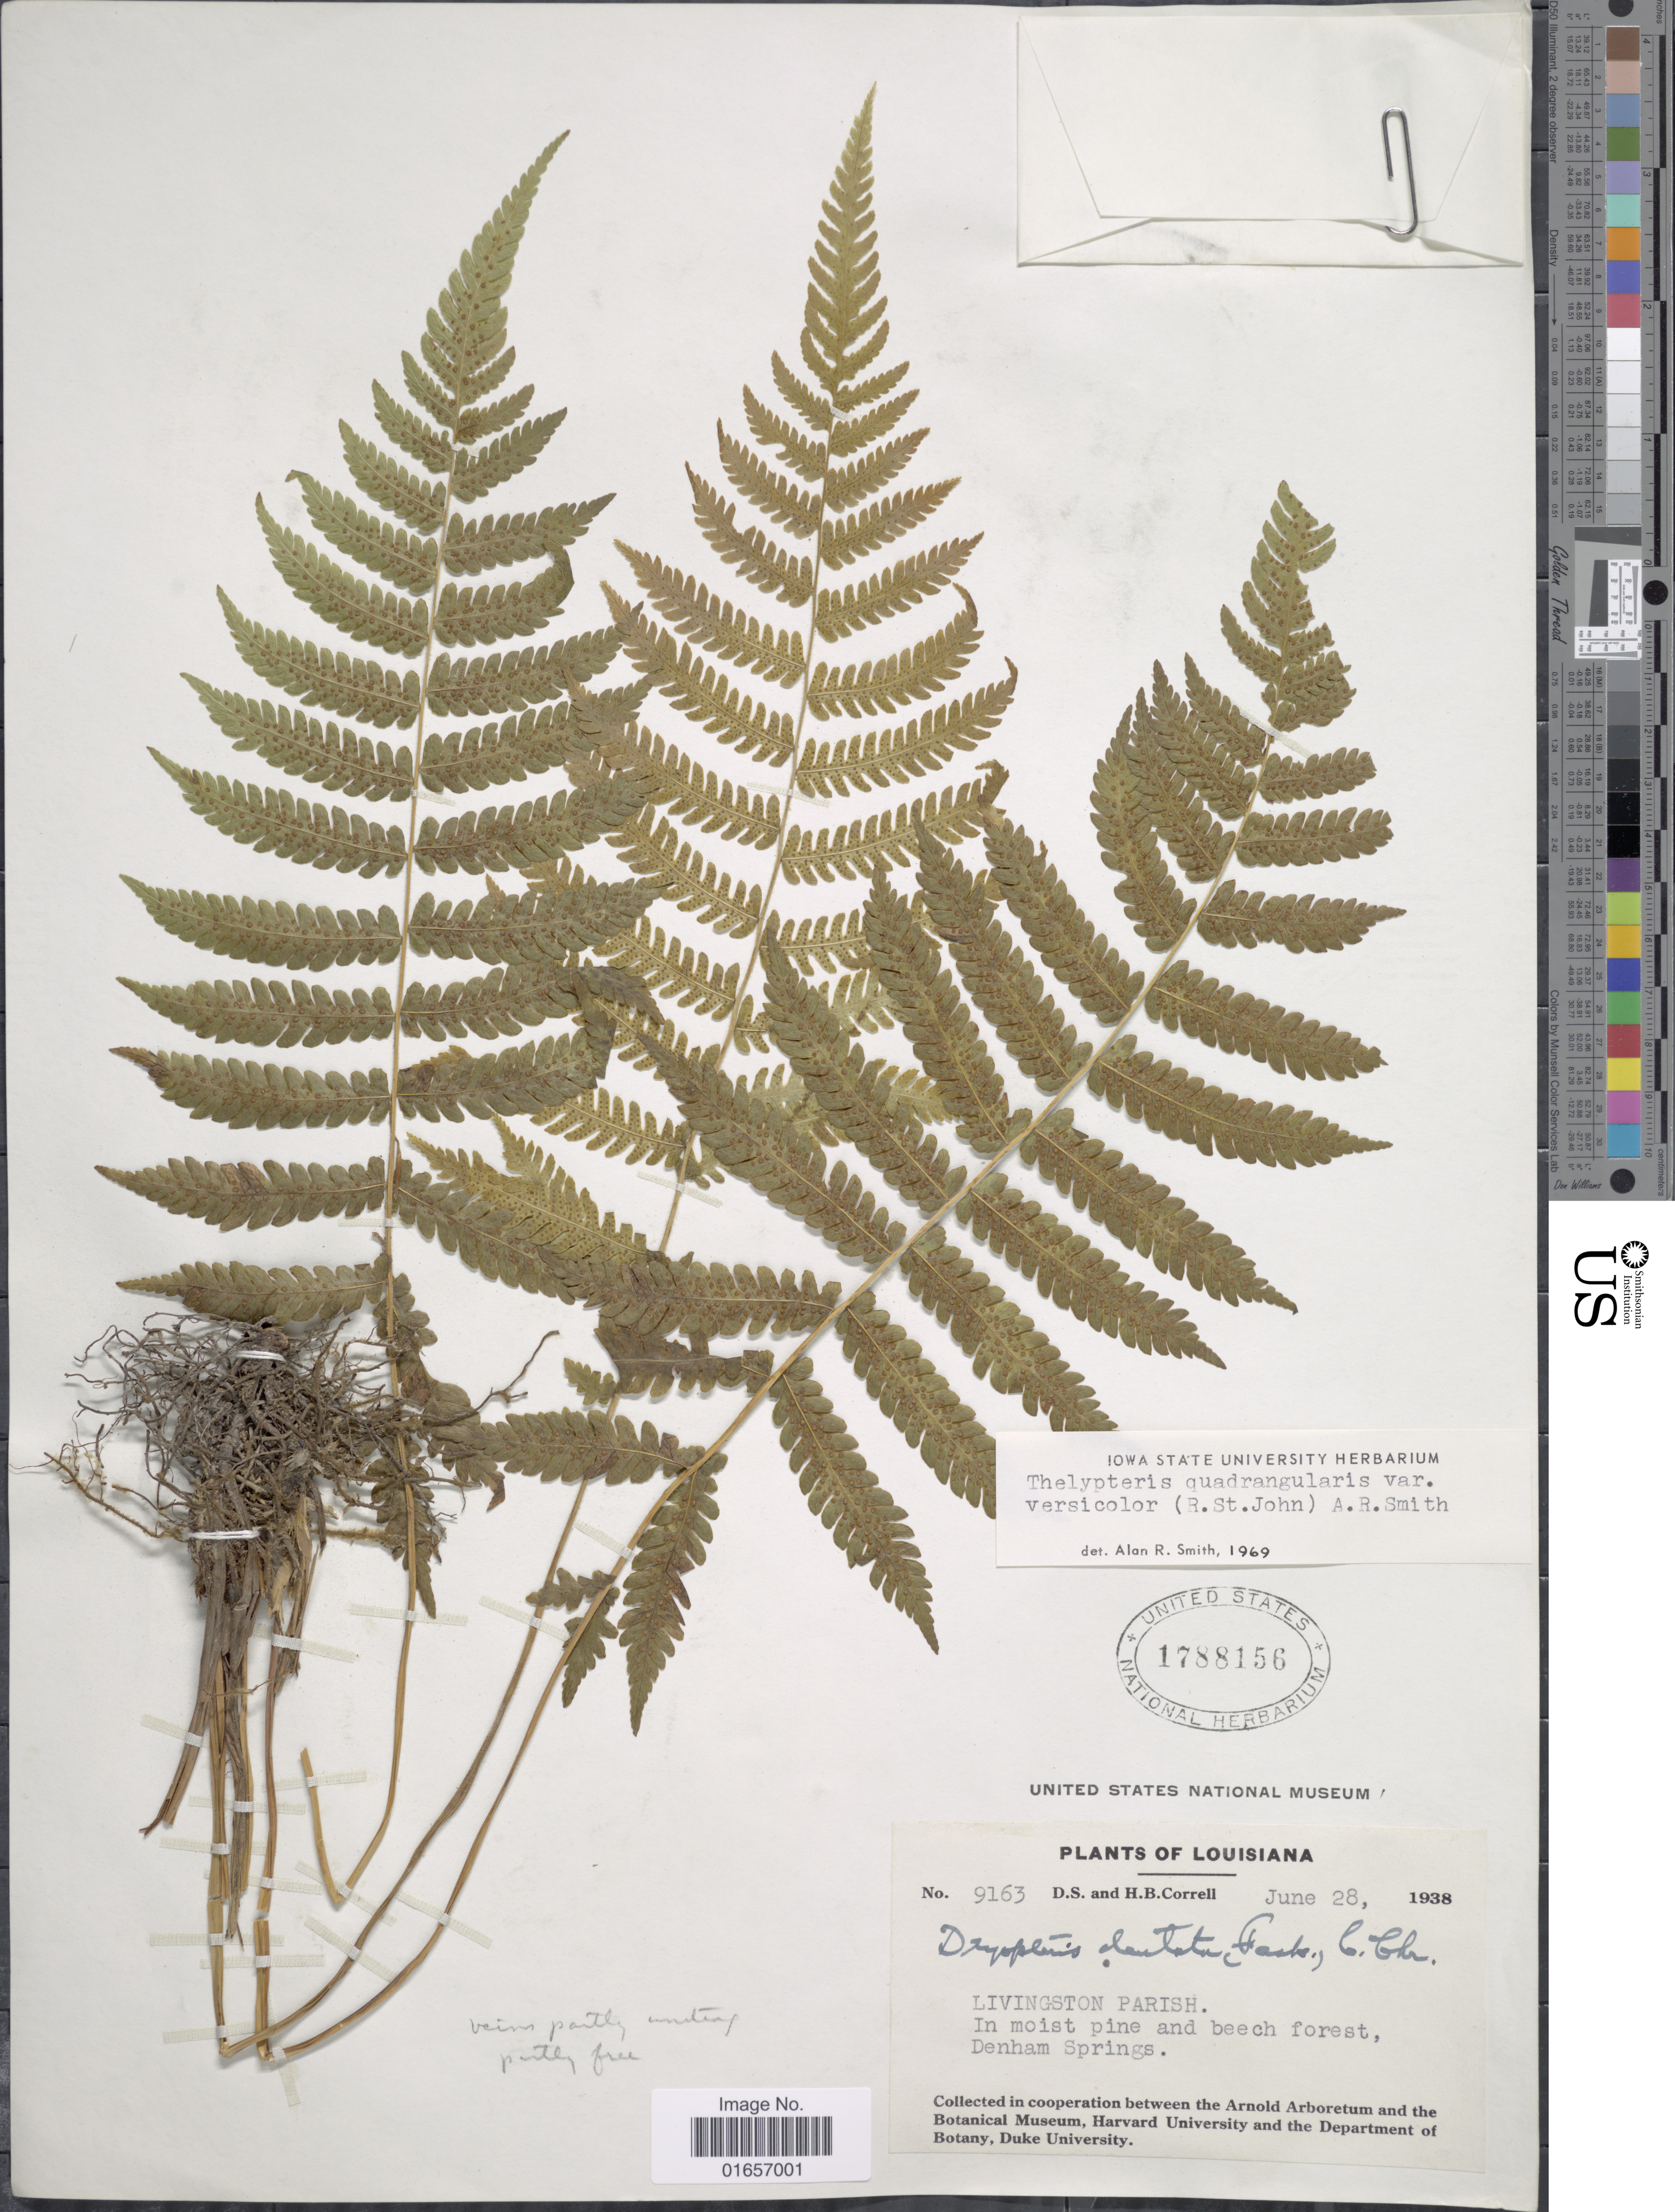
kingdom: Plantae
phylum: Tracheophyta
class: Polypodiopsida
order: Polypodiales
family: Thelypteridaceae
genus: Christella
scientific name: Christella hispidula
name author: (Decne.) Holttum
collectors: D. S. Correll & H. Correll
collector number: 9163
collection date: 1938-06-28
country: United States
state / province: Louisiana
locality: Livingston Parish, Denham Springs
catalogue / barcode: US 1788156